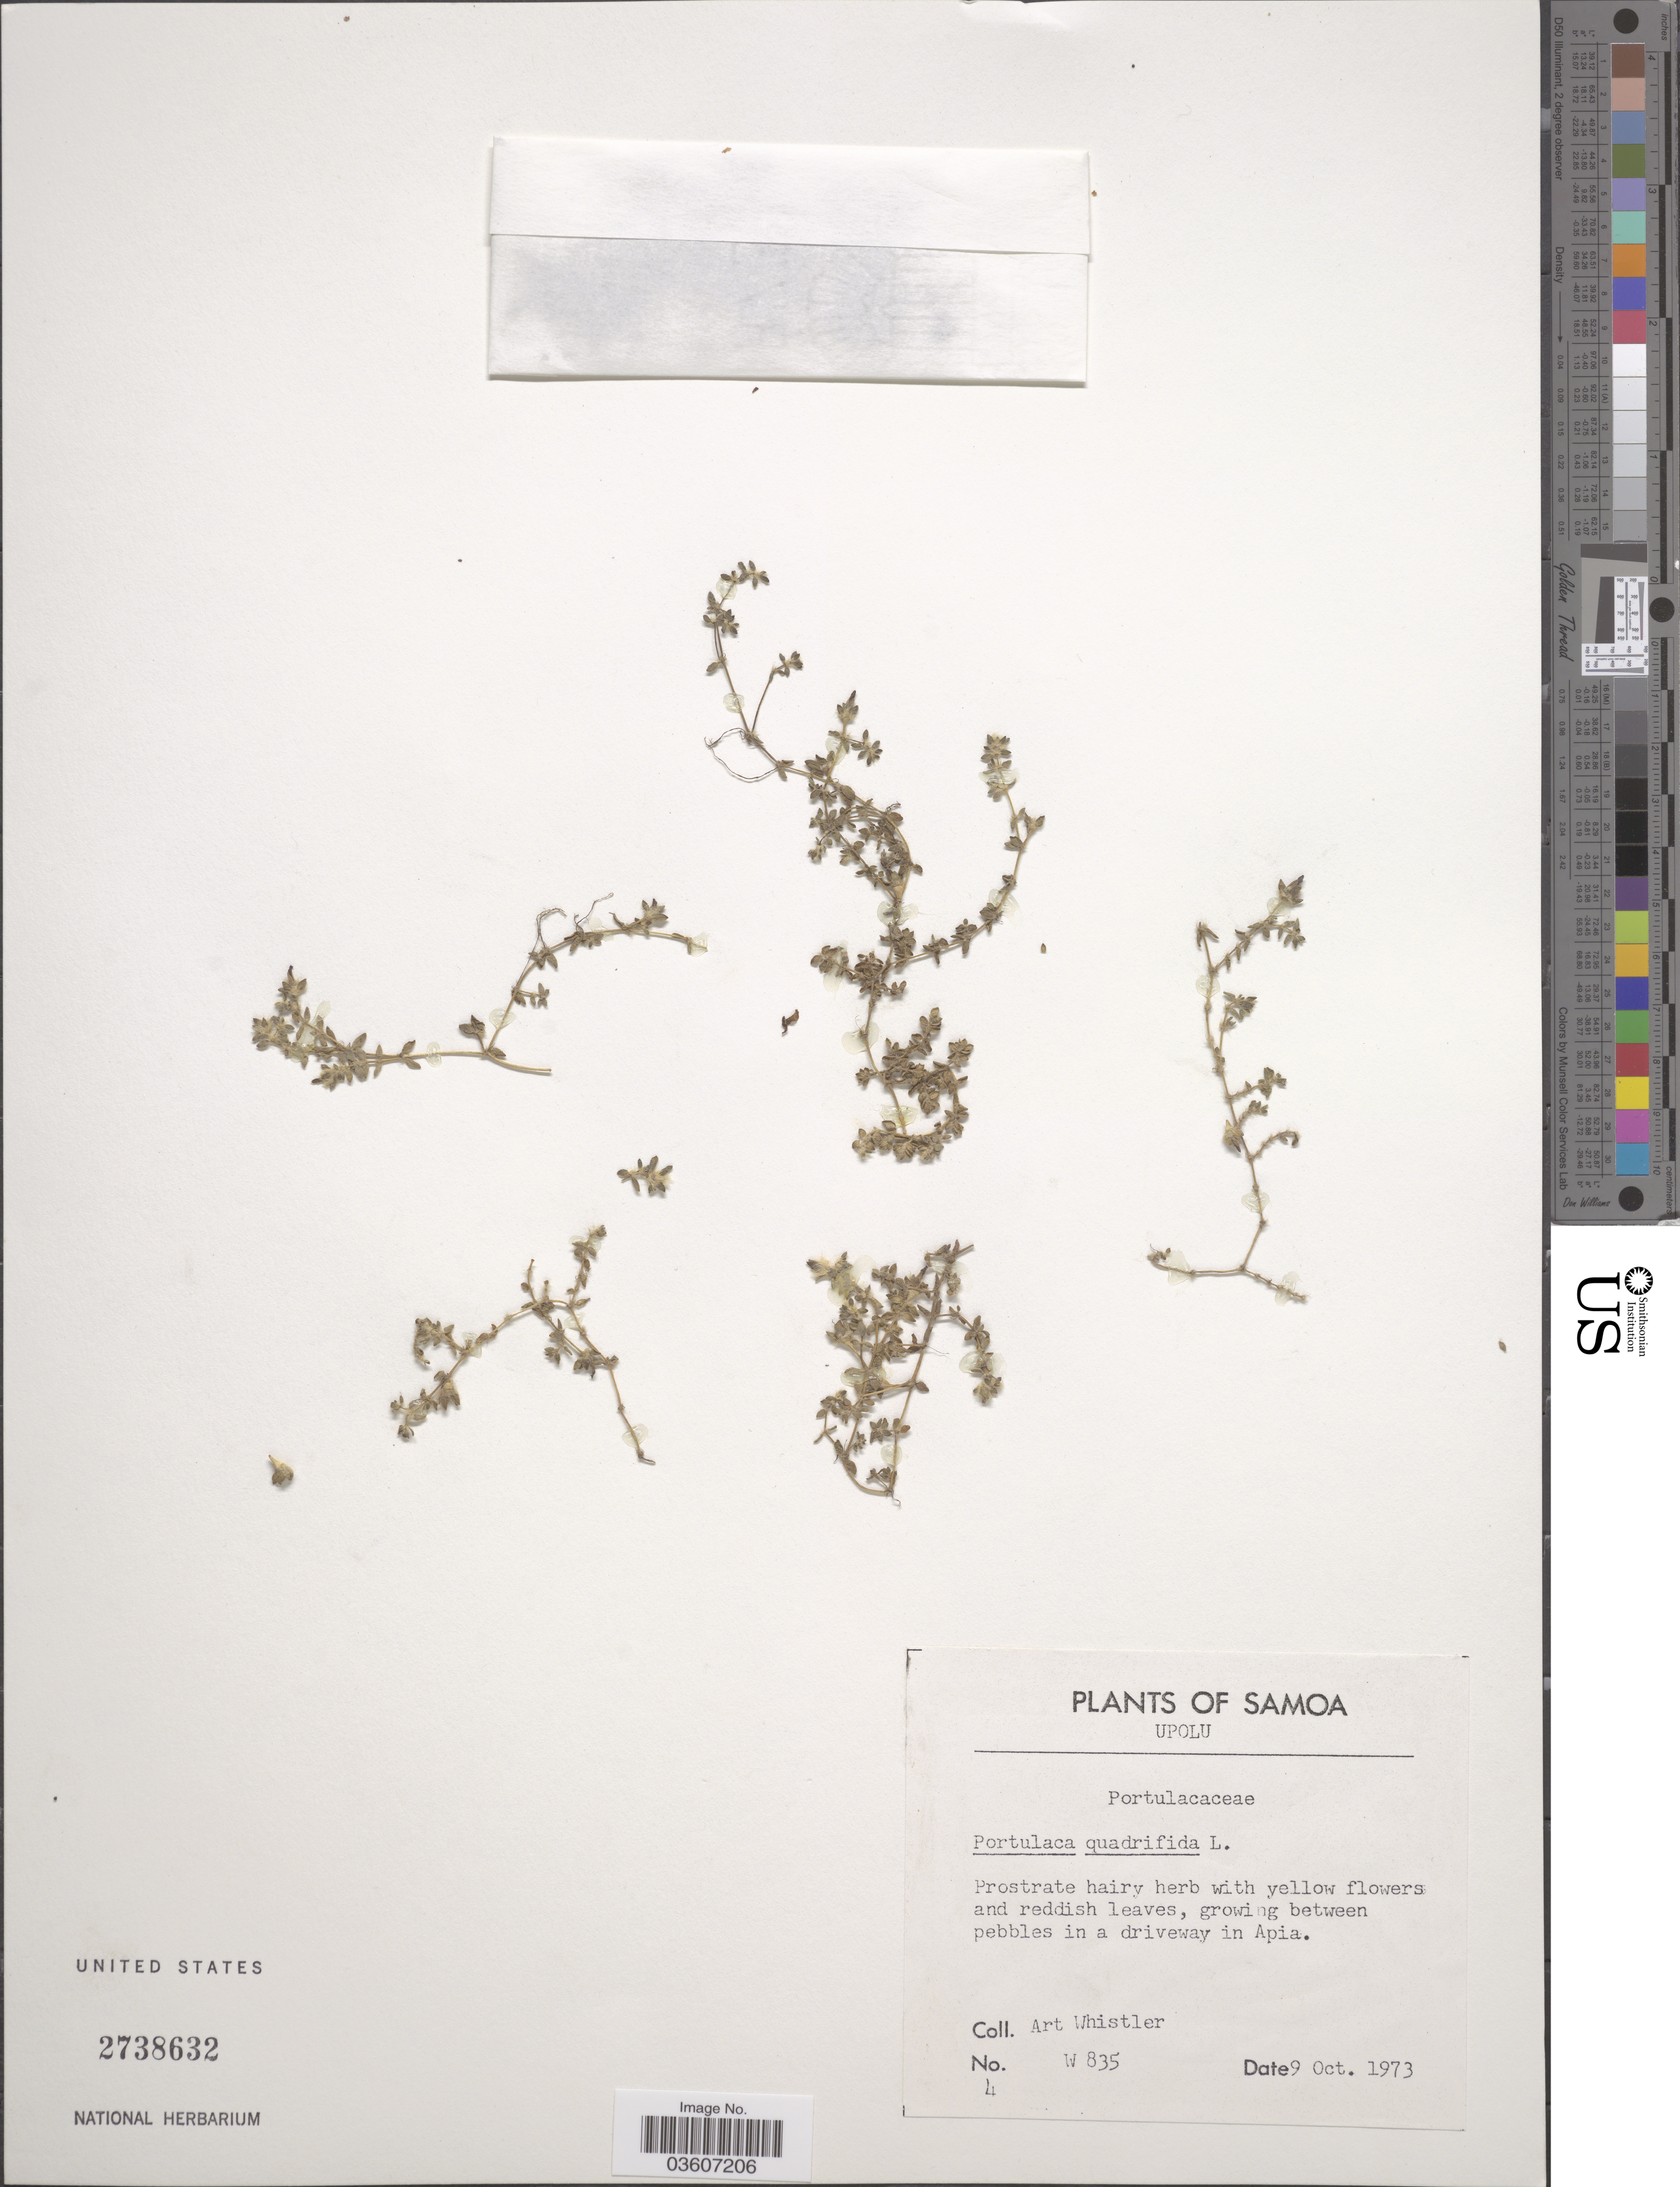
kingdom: Plantae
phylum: Tracheophyta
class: Magnoliopsida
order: Caryophyllales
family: Portulacaceae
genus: Portulaca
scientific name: Portulaca quadrifida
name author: L.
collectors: A. Whistler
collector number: W835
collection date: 1973-10-09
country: Samoa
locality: Samoa. Upolu. Between pebbles in a driveway in Apia.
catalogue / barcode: US 2738632